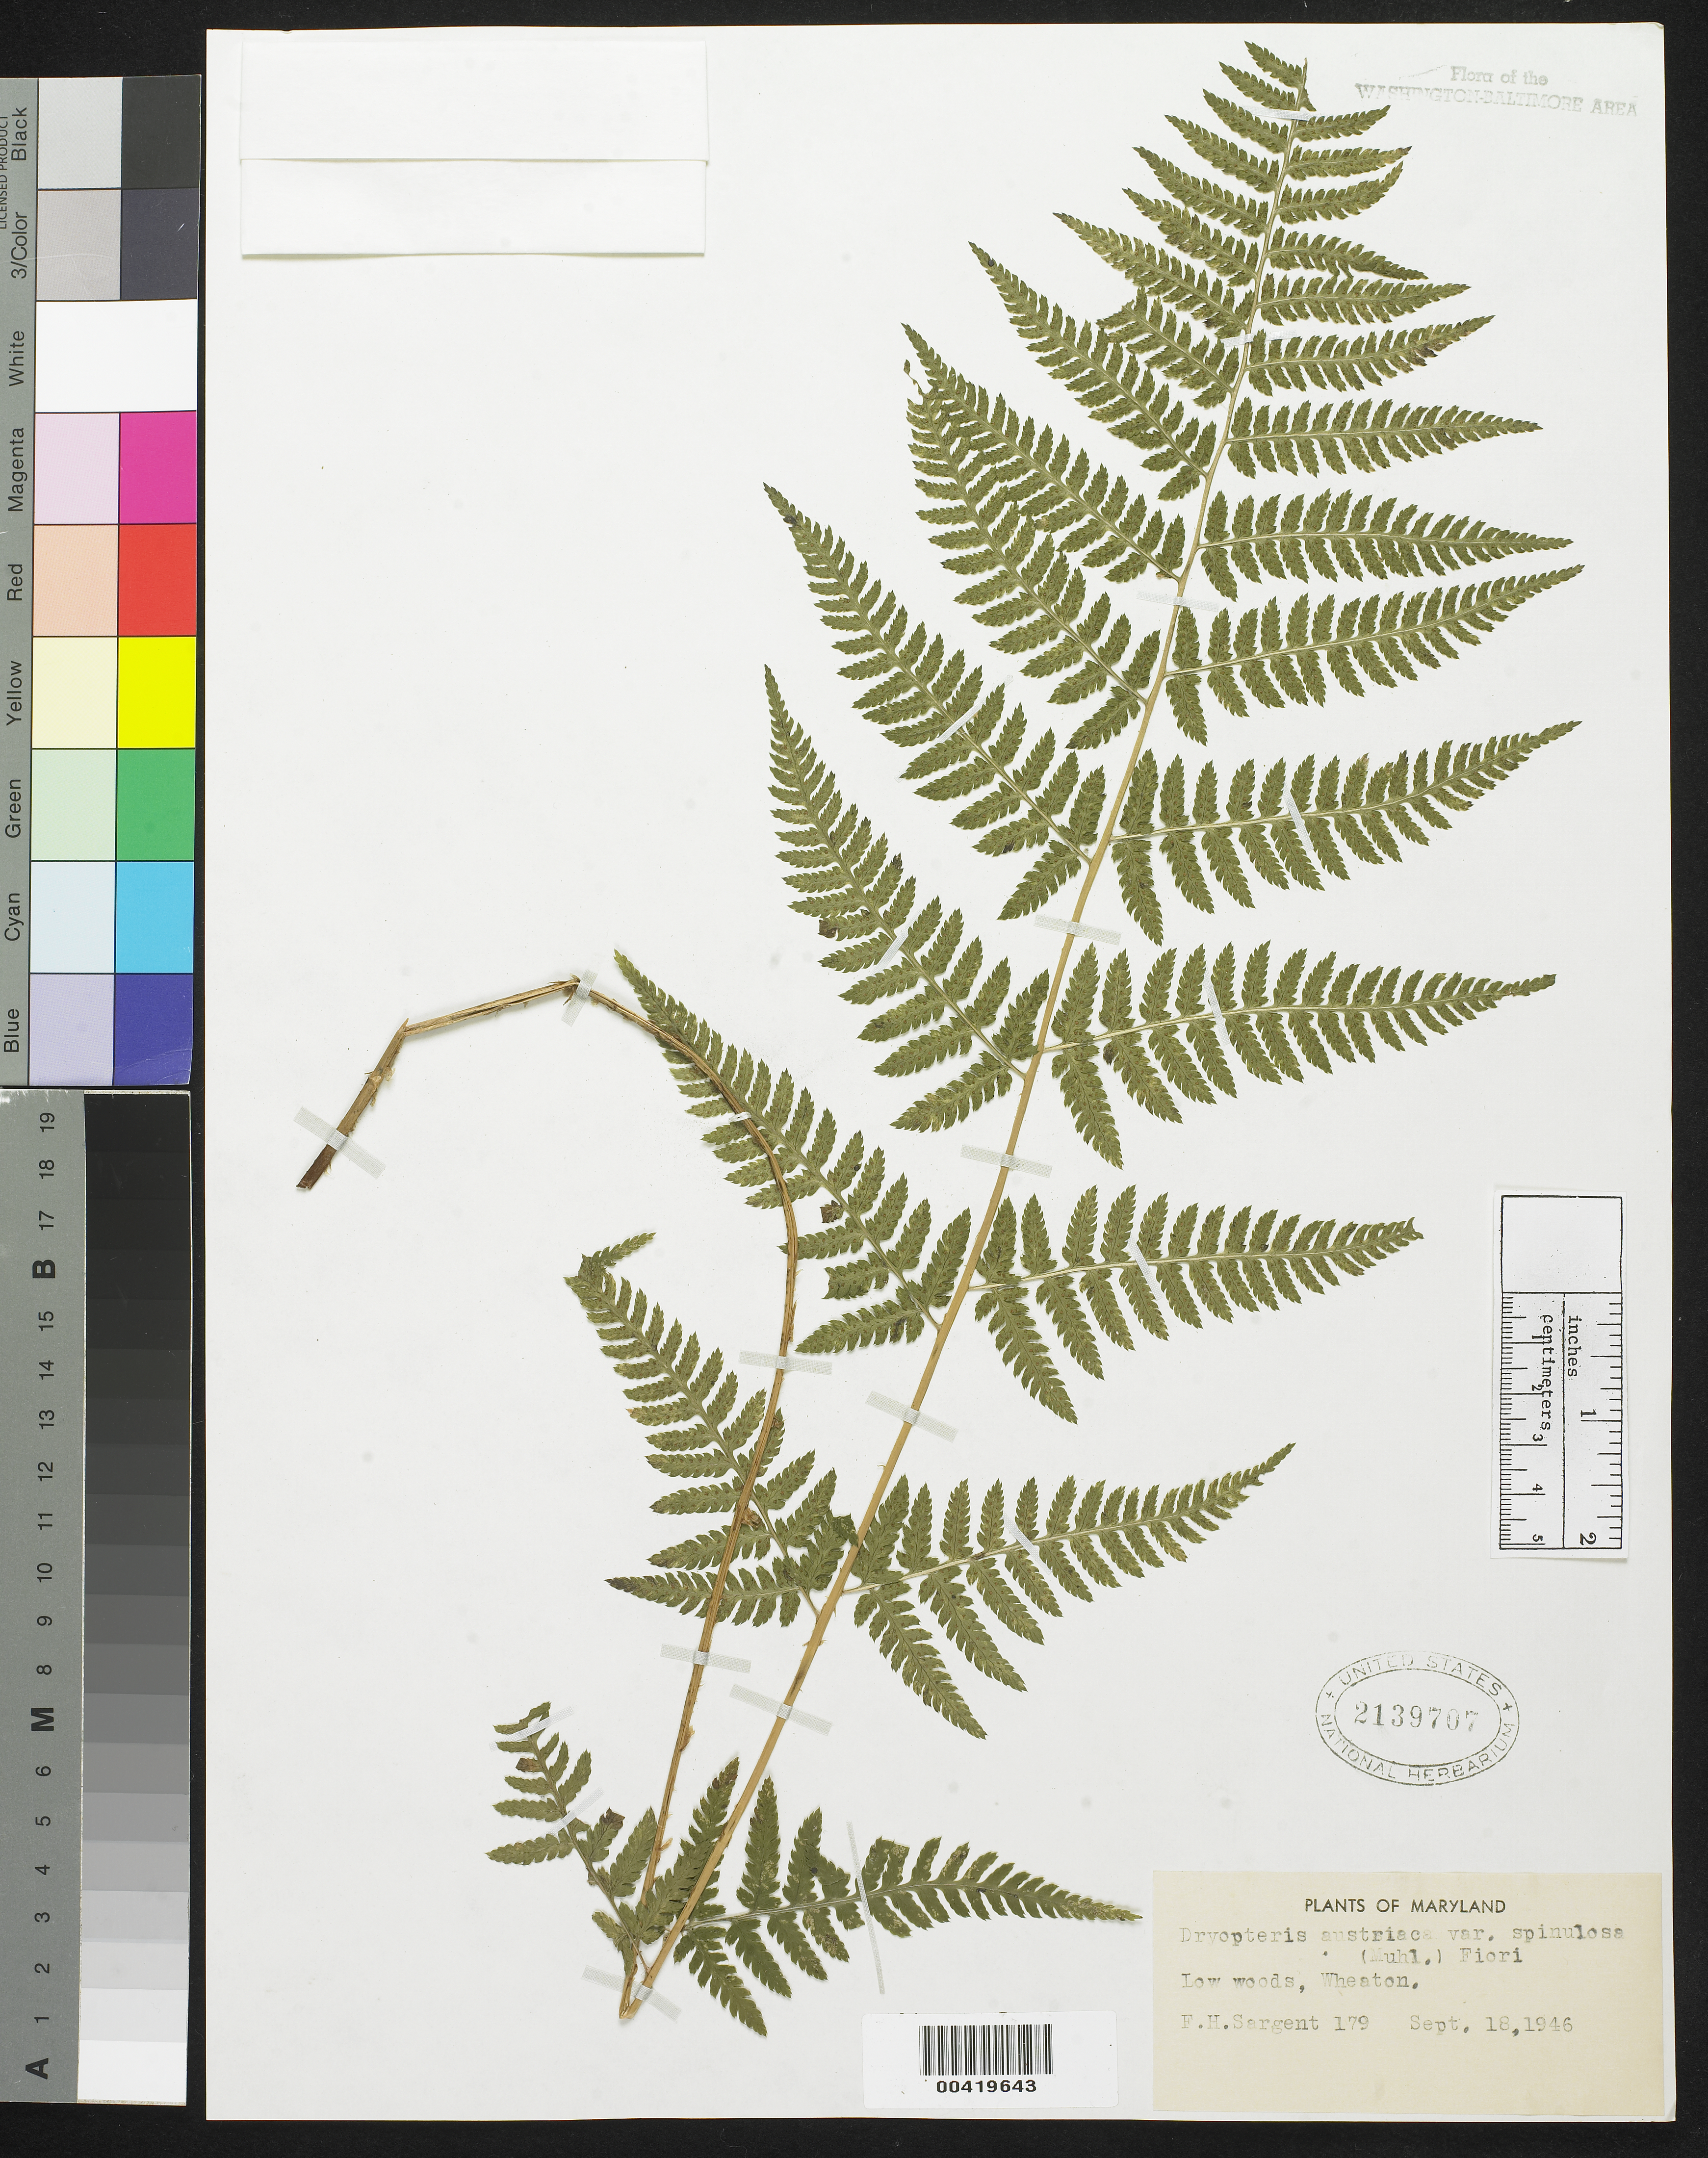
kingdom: Plantae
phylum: Tracheophyta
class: Polypodiopsida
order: Polypodiales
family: Dryopteridaceae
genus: Dryopteris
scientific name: Dryopteris carthusiana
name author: (Villars) H.P. Fuchs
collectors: F. H. Sargent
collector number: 179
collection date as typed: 18 Sep 1946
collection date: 1946-09-18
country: United States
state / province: Maryland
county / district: Montgomery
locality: Wheaton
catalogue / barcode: US 2139707